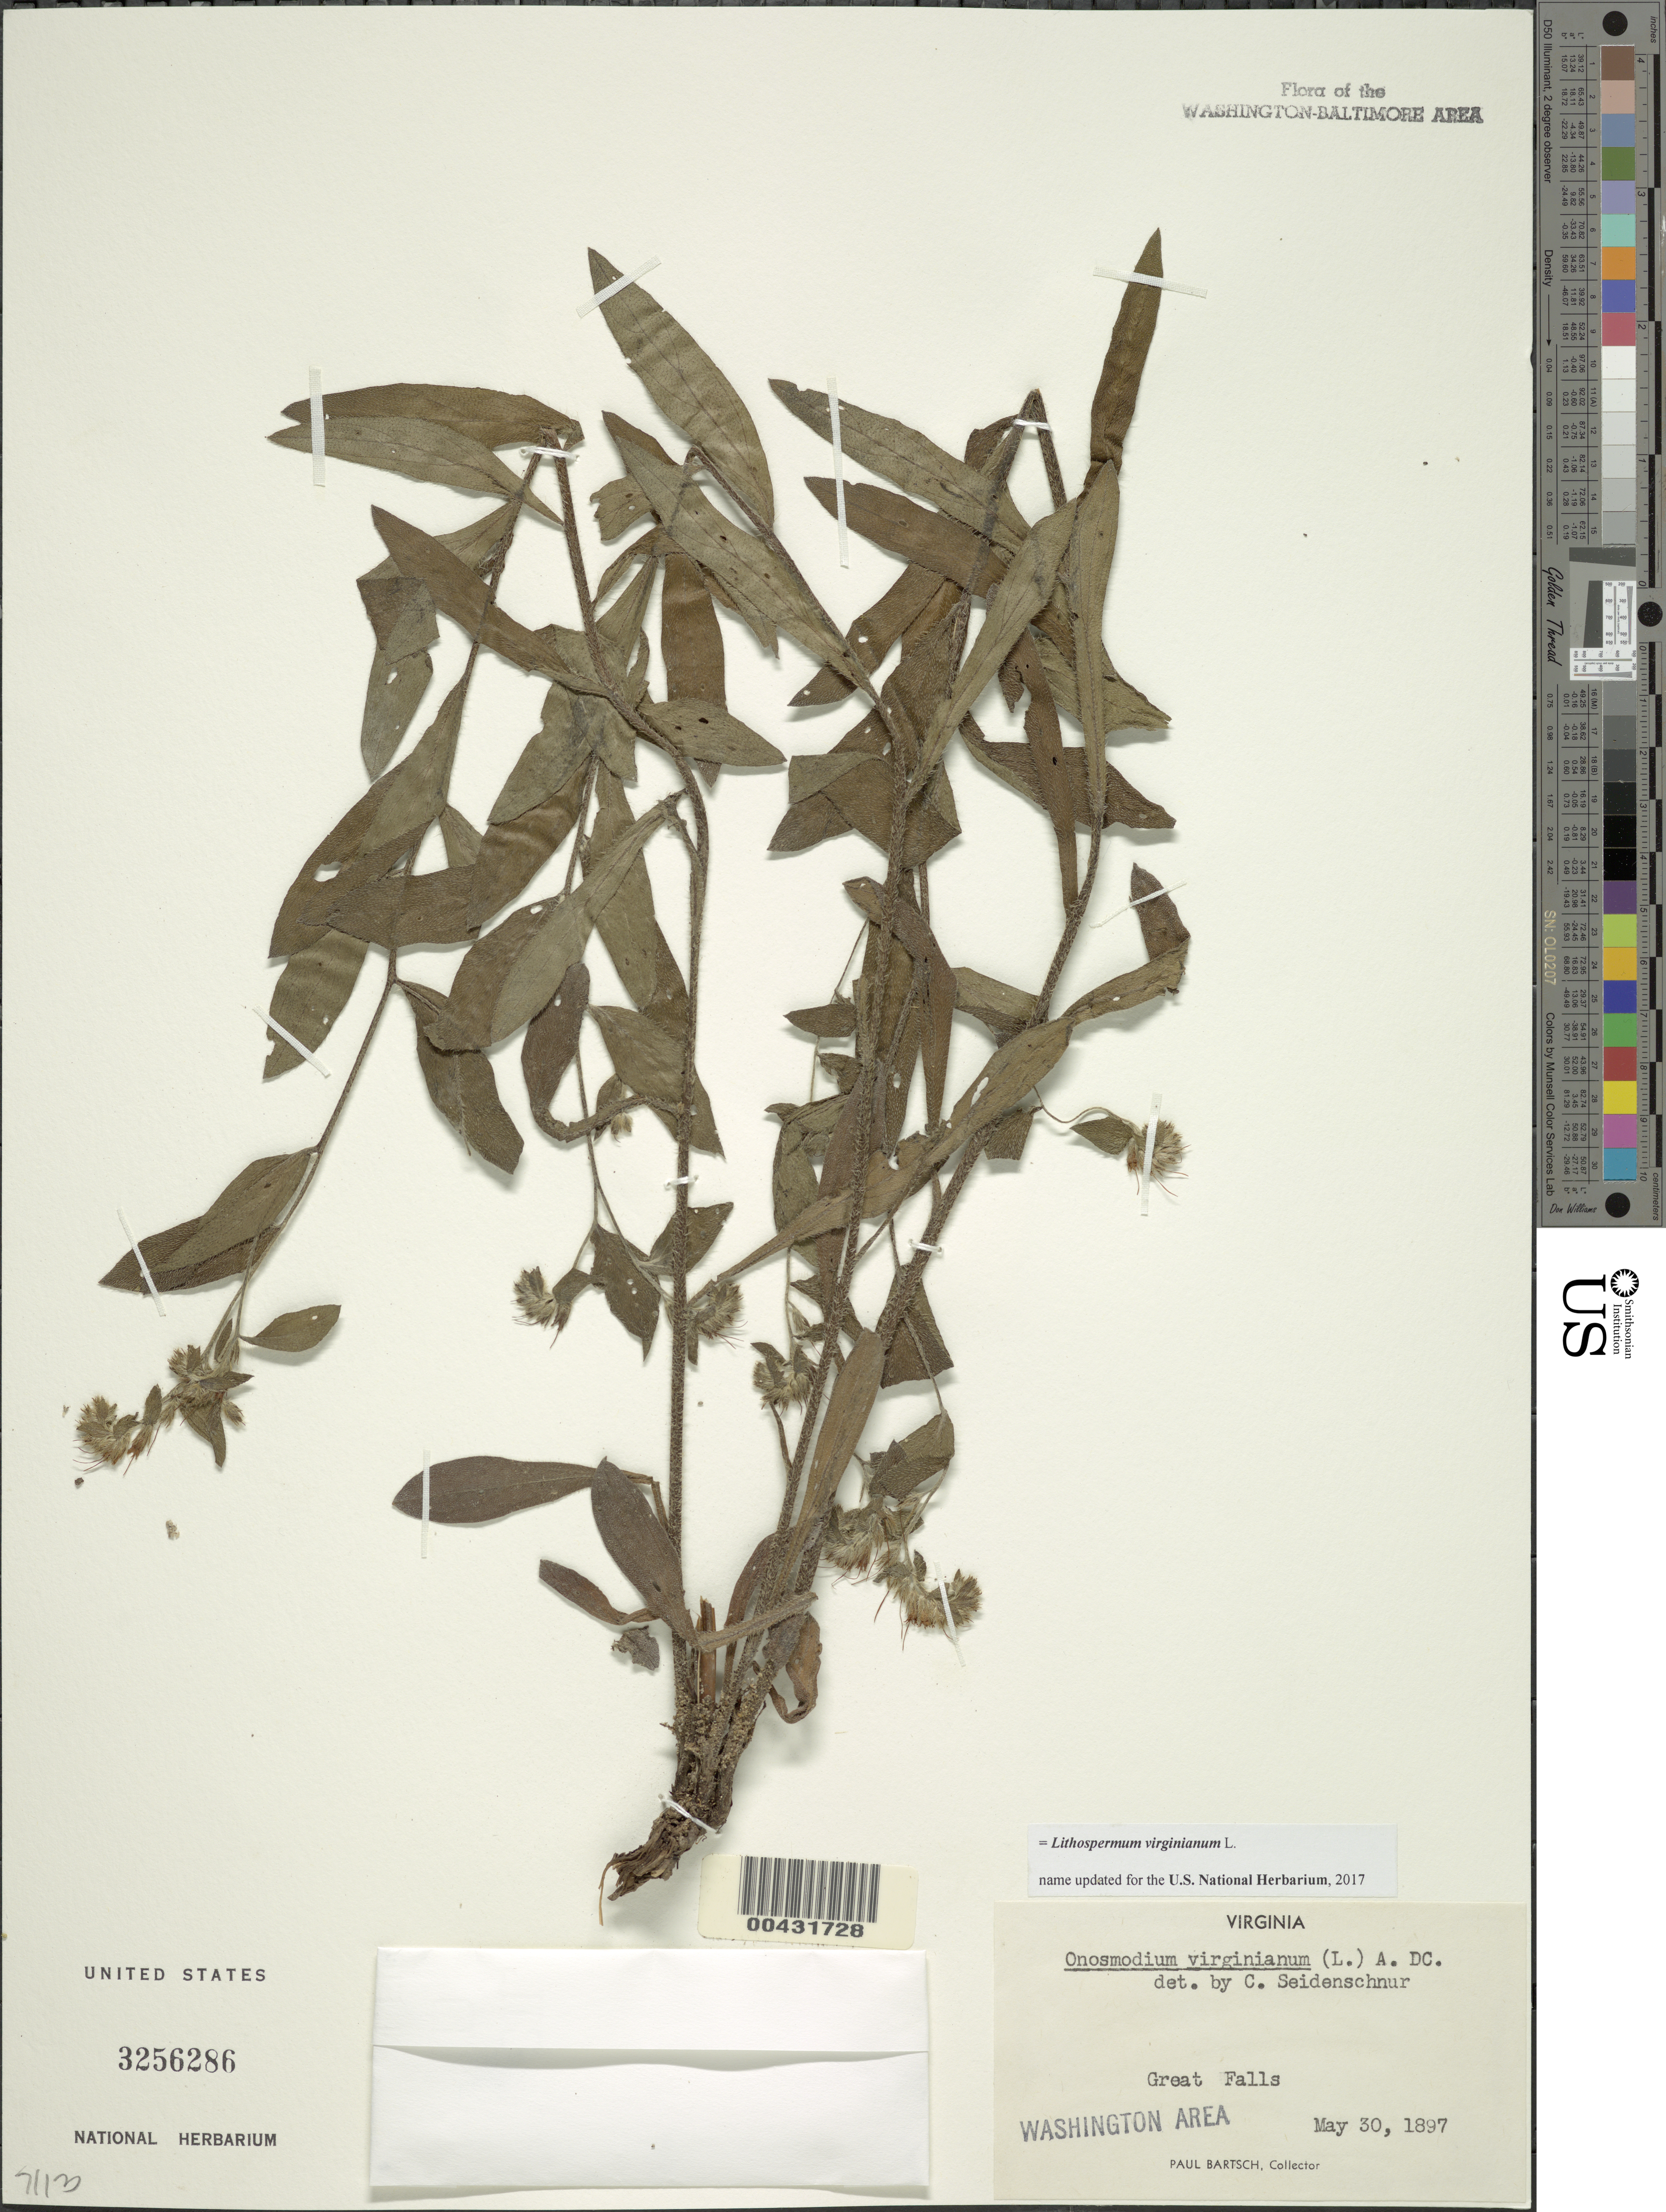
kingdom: Plantae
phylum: Tracheophyta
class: Magnoliopsida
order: Boraginales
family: Boraginaceae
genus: Lithospermum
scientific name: Lithospermum virginianum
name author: L.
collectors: P. Bartsch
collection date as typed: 30 May 1897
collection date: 1897-05-30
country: United States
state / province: Virginia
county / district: Fairfax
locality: Great Falls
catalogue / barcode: US 3256286